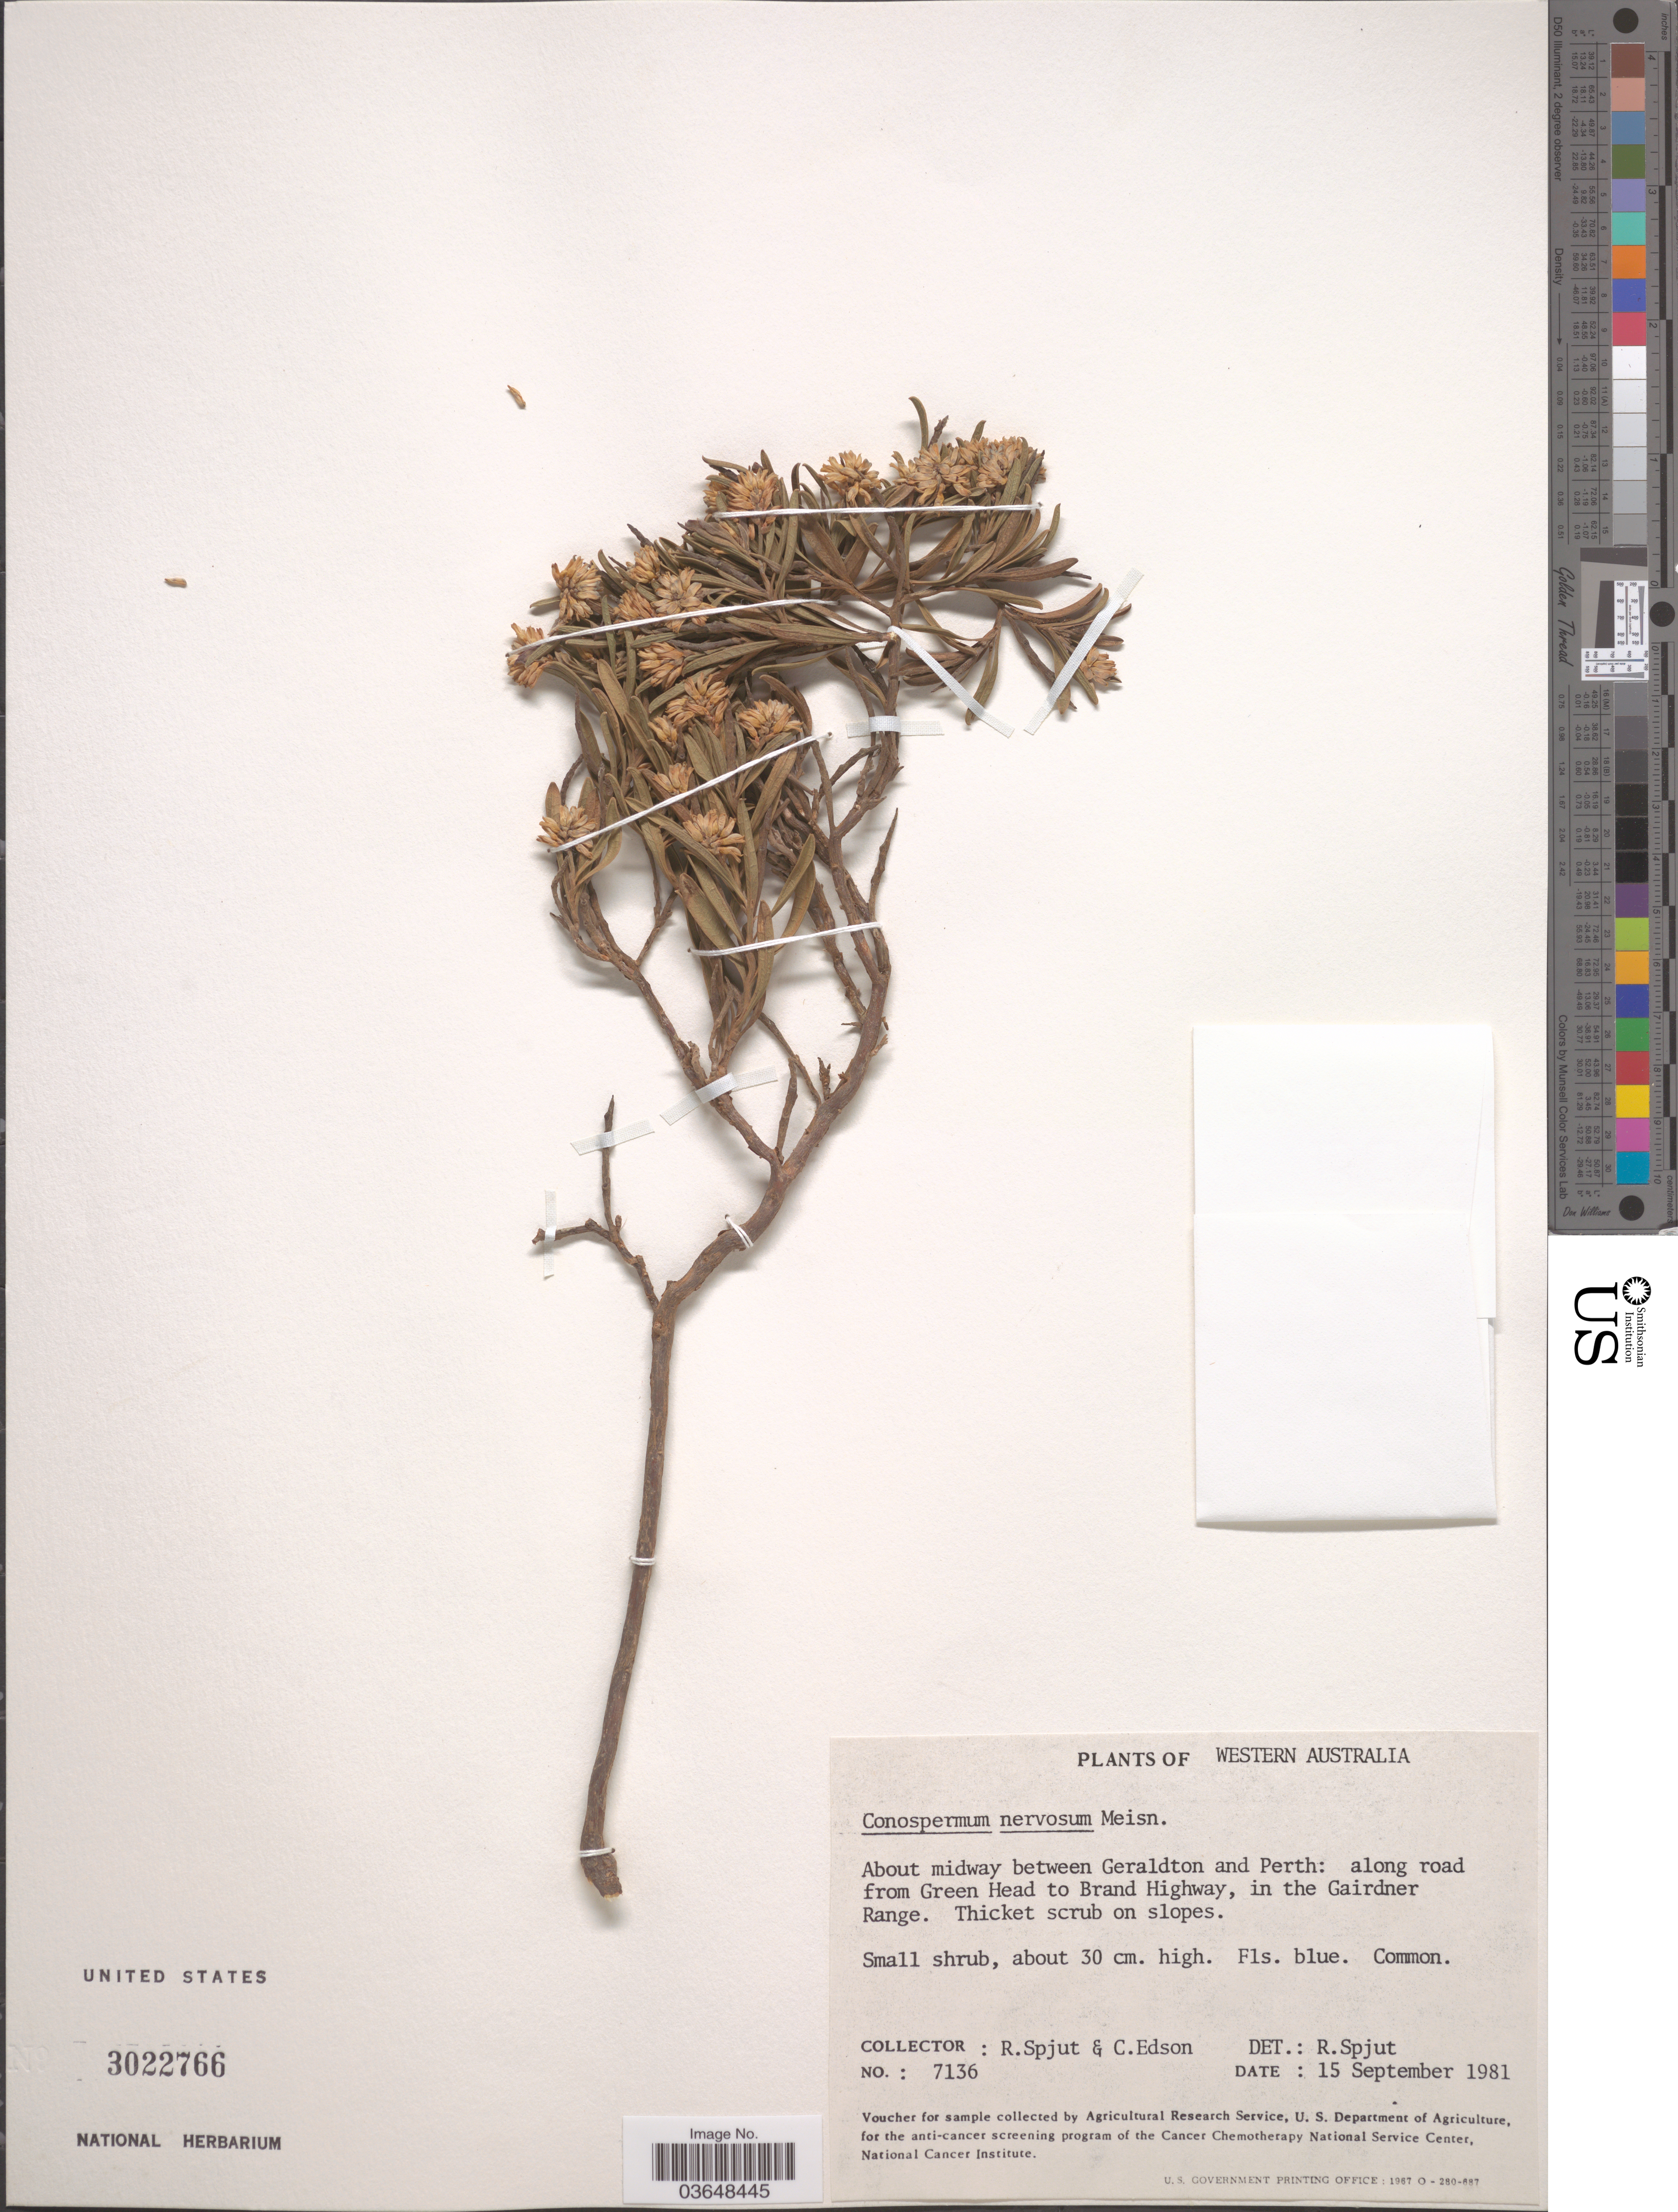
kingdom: Plantae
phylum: Tracheophyta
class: Magnoliopsida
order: Proteales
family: Proteaceae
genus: Conospermum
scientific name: Conospermum nervosum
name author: Meisn.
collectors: R. Spjut & C. Edson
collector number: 7136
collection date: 1981-09-15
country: Australia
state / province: Western Australia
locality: About Midway between Geraldton and Perth: along road from Green Head to Brand Highway, in the Gairdner Range.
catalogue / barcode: US 3022766